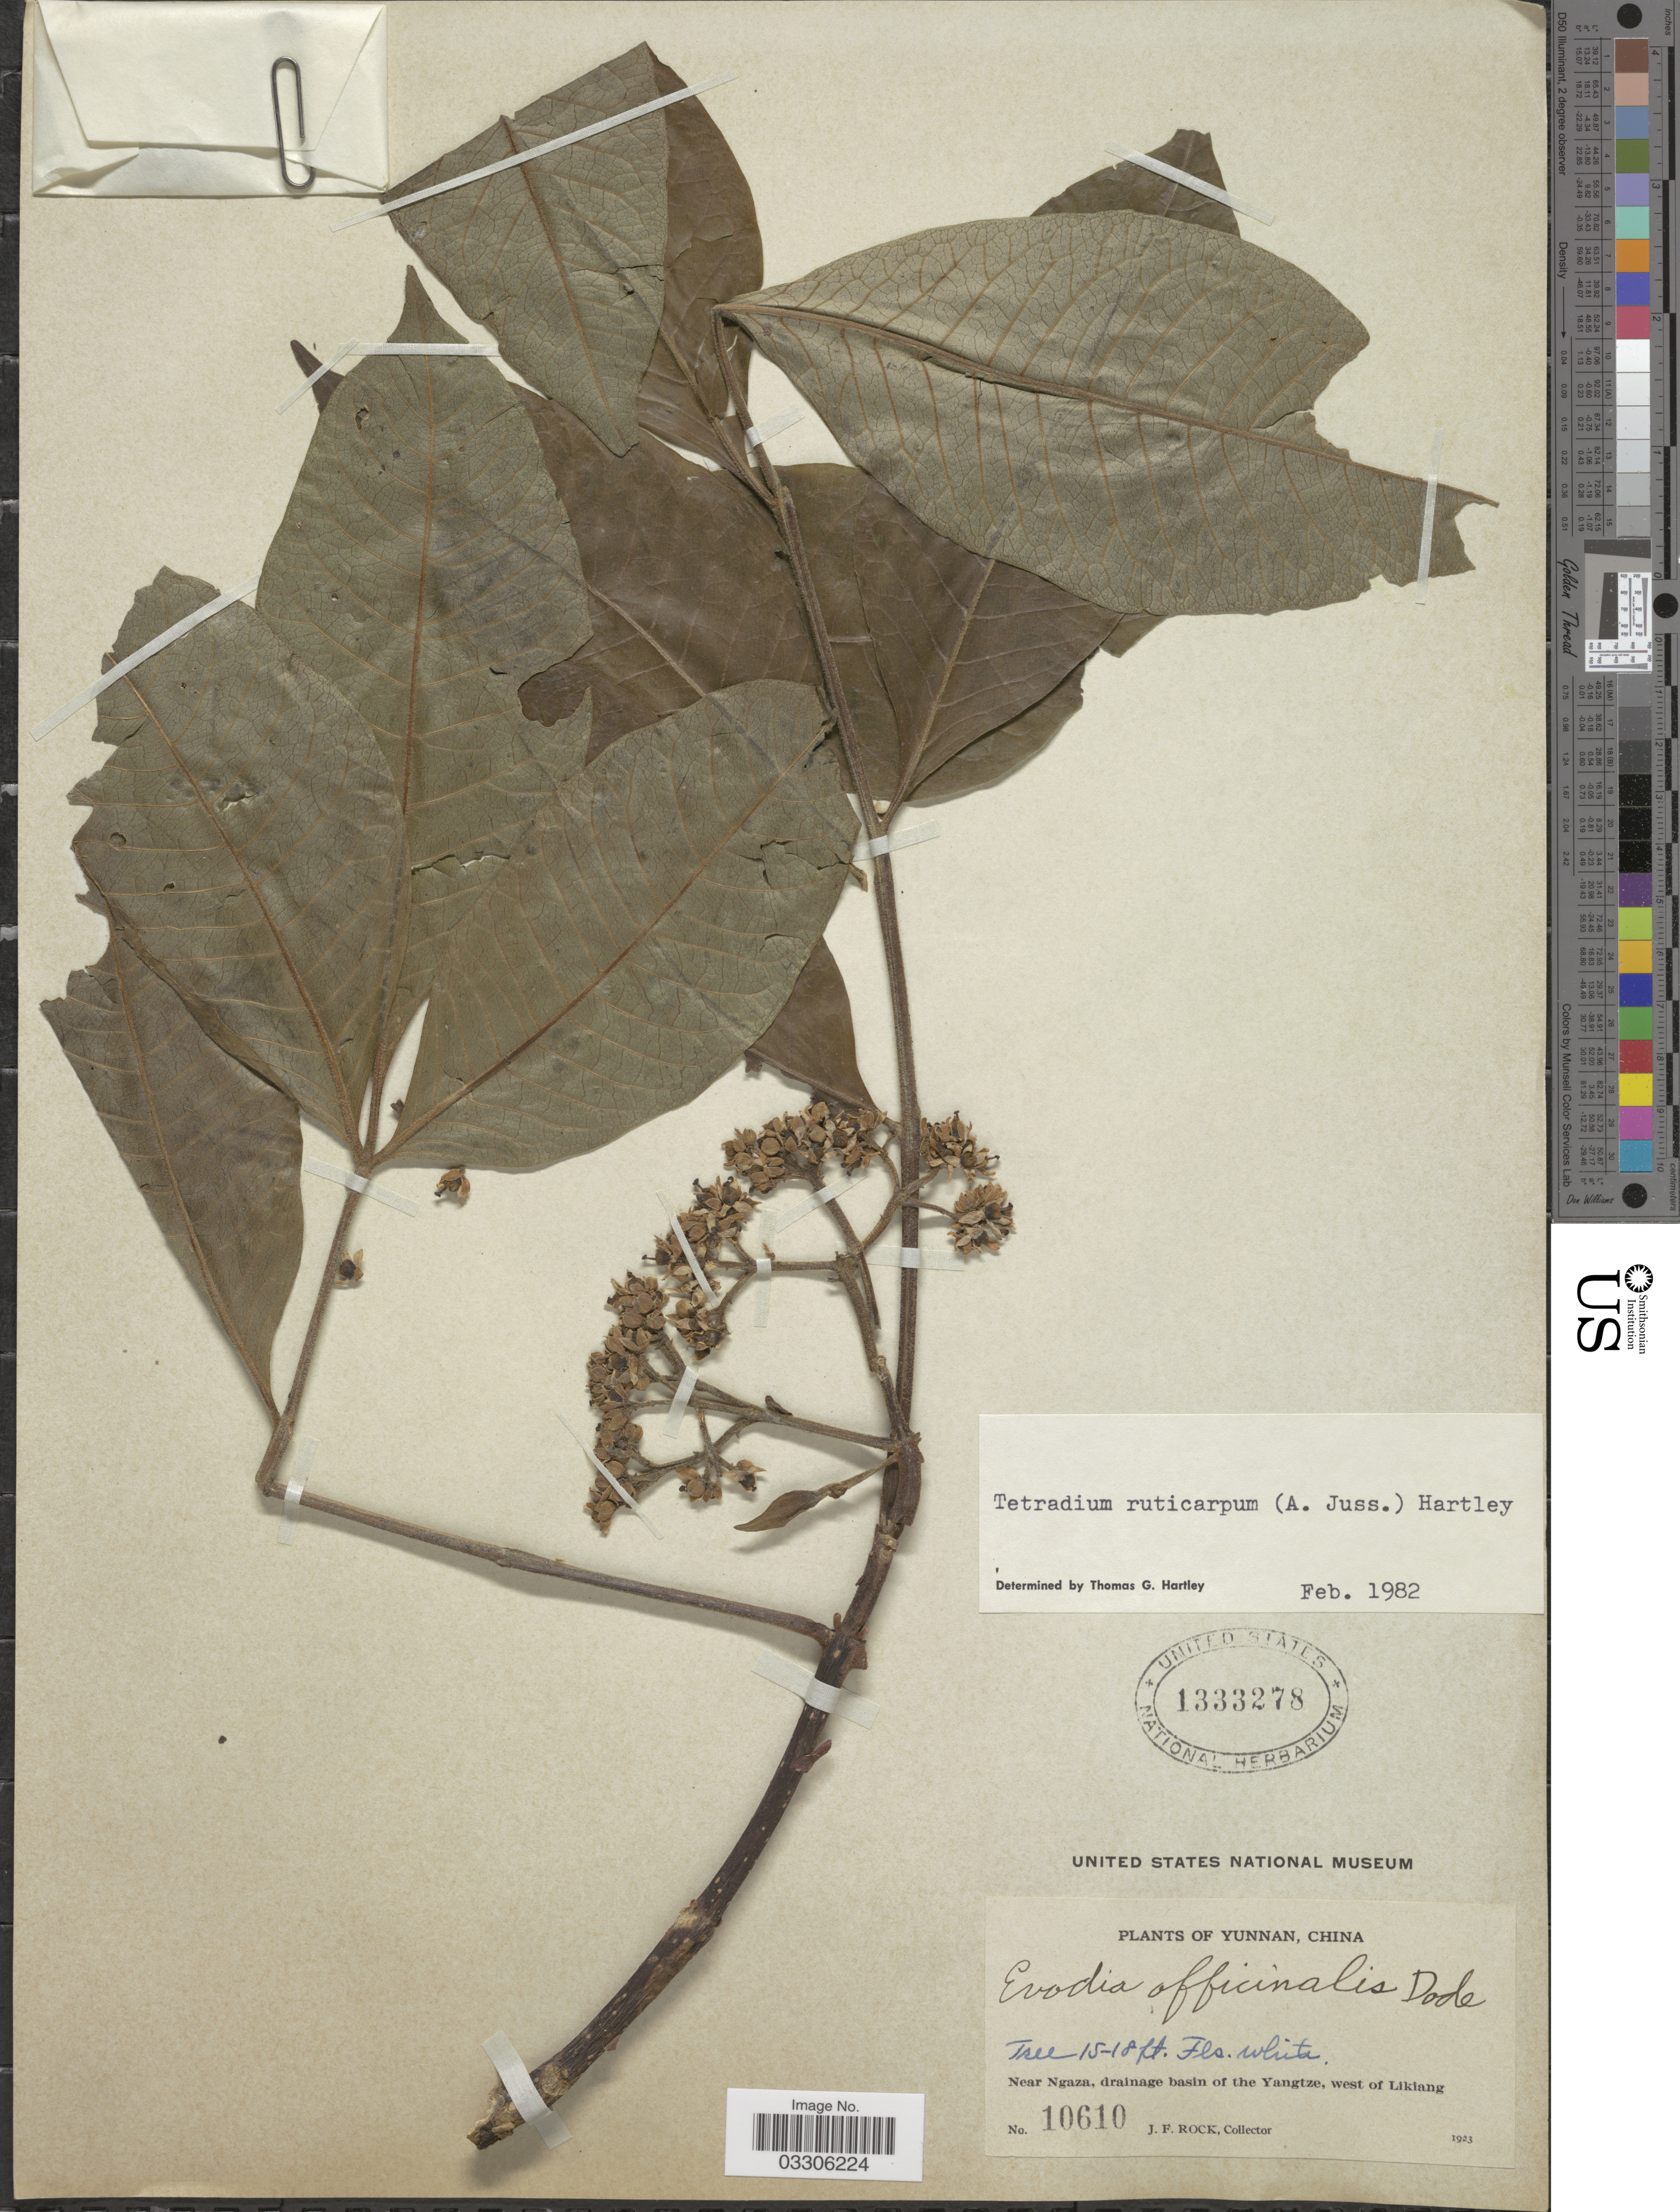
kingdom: Plantae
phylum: Tracheophyta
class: Magnoliopsida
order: Sapindales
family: Rutaceae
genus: Tetradium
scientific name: Tetradium ruticarpum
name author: (A. Juss.) T.G. Hartley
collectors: J. Rock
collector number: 10610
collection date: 1923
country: China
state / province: Yunnan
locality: Near Ngaza, drainage basin of the Yangtze, west of Likiang.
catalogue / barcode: US 1333278